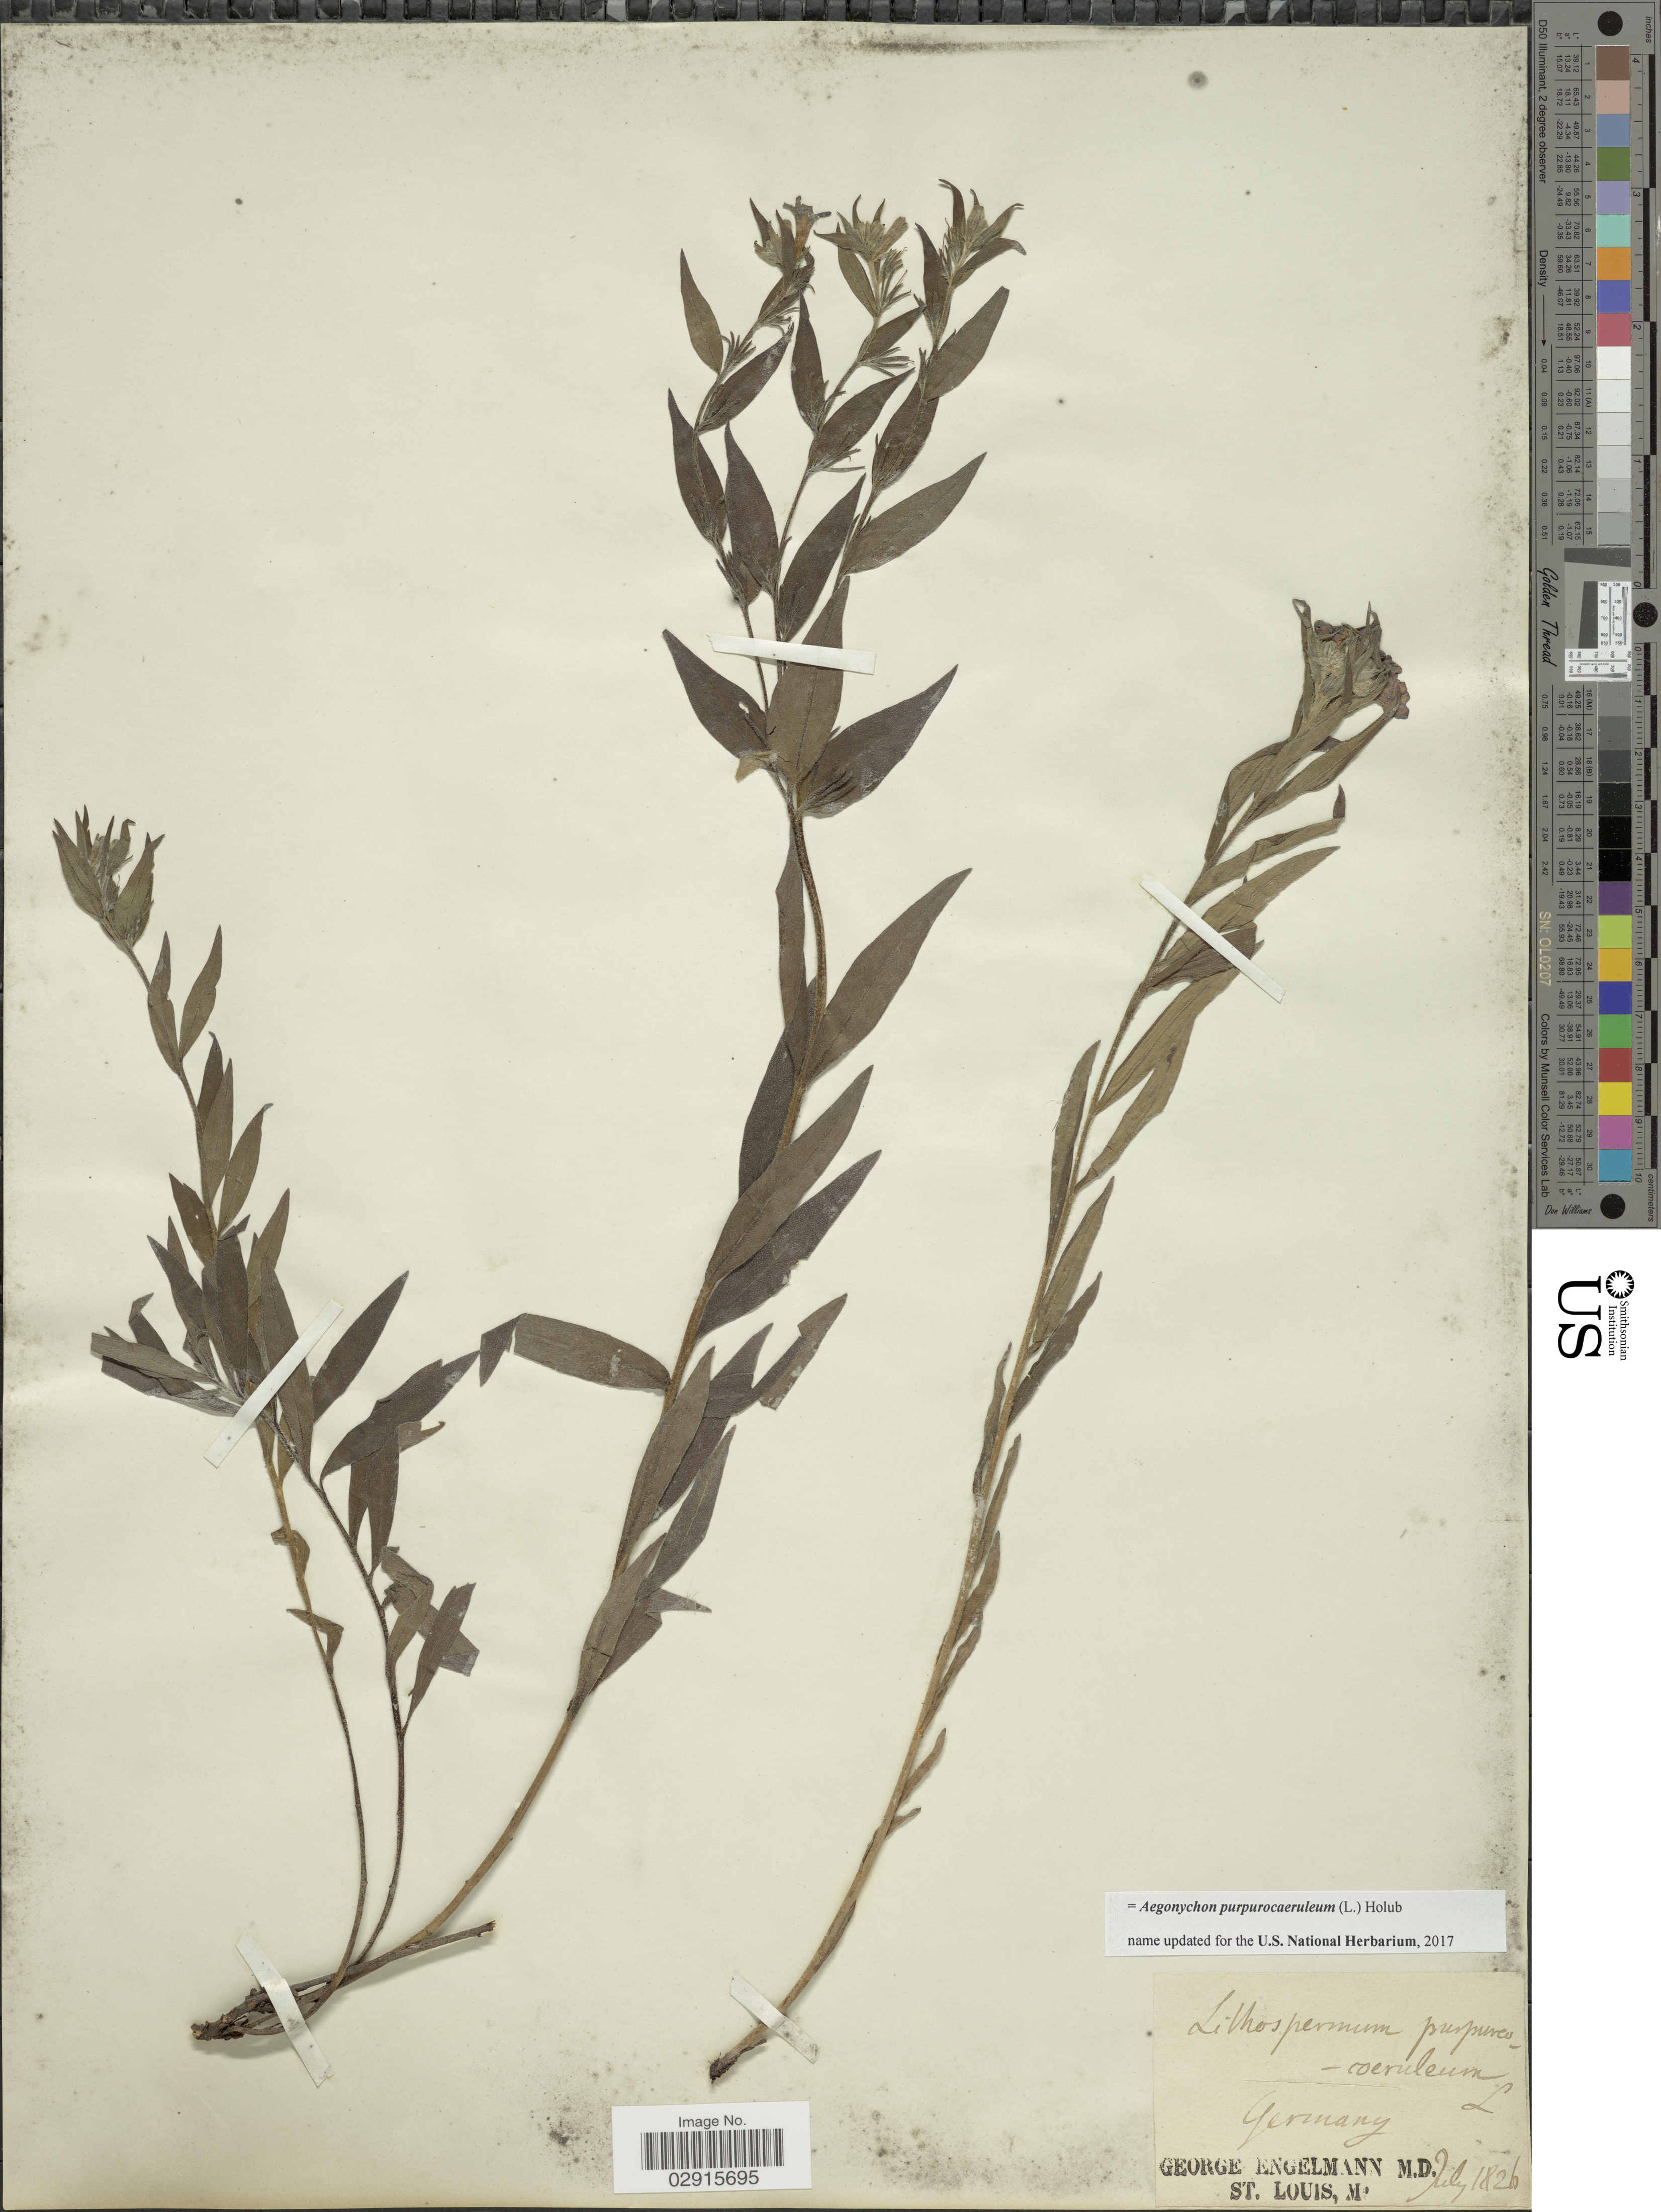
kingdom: Plantae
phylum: Tracheophyta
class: Magnoliopsida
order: Boraginales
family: Boraginaceae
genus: Aegonychon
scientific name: Aegonychon purpurocaeruleum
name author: (L.) Holub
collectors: G. Engelmann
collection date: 1826-07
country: Germany